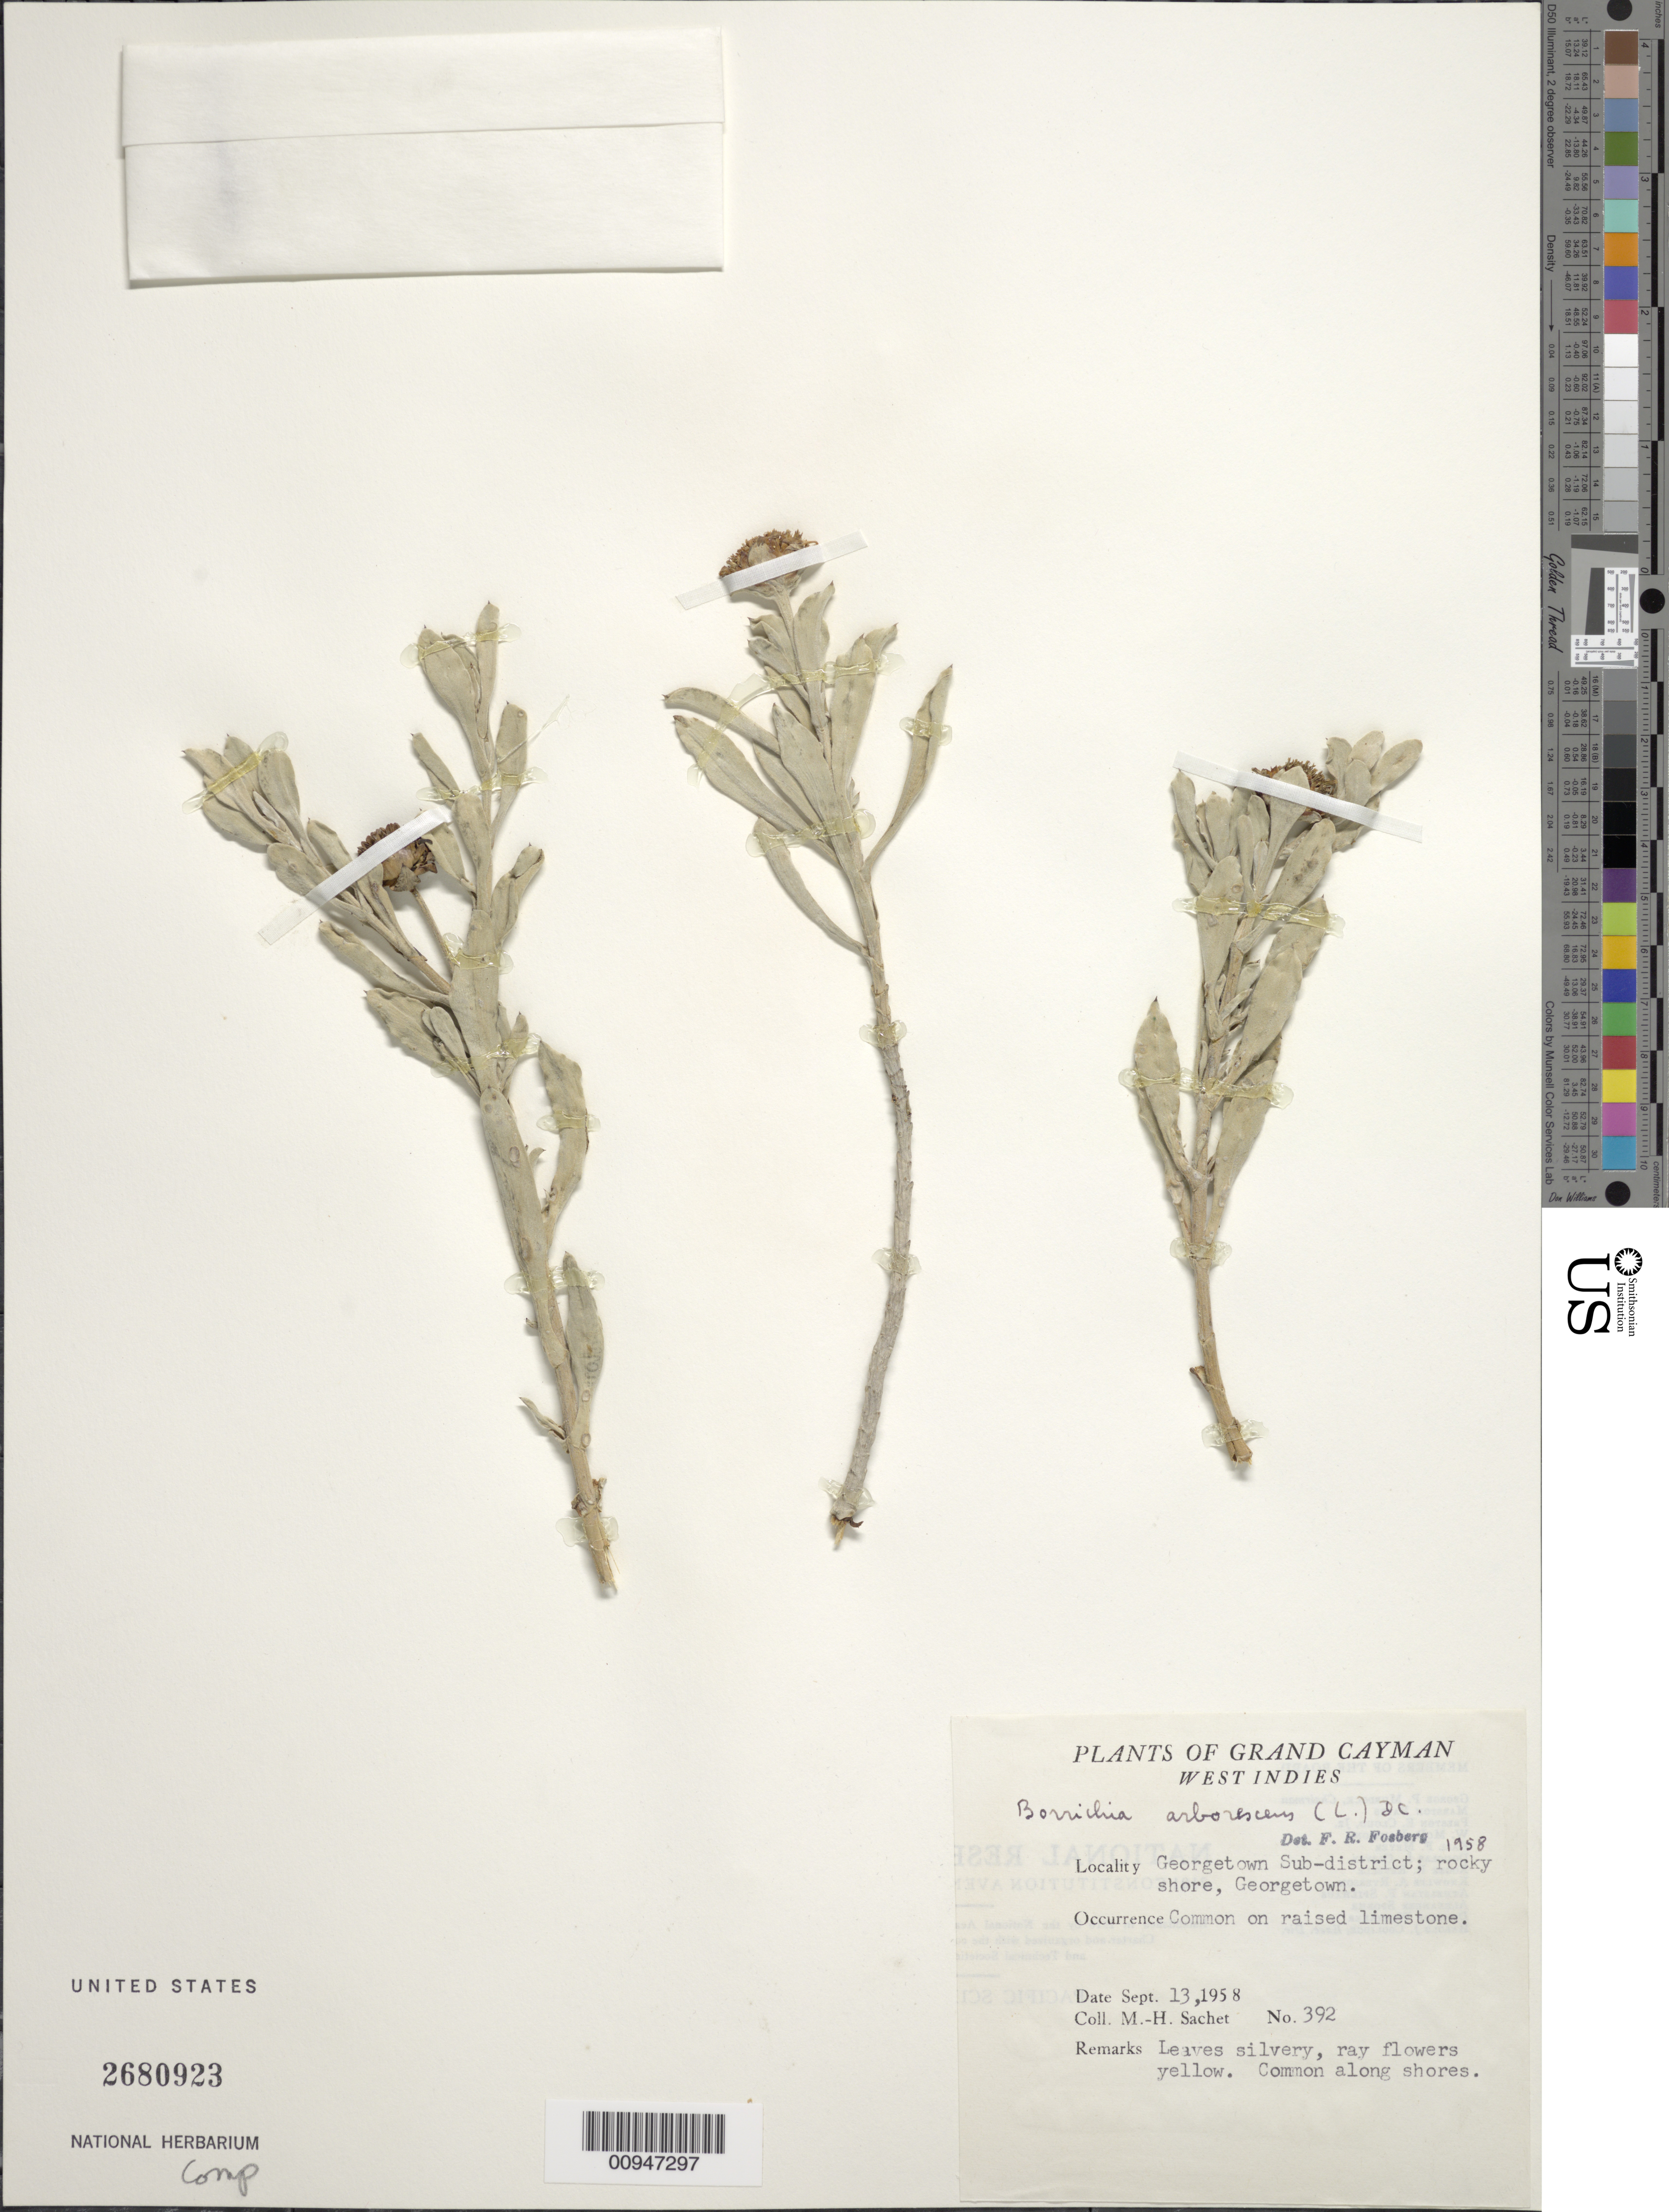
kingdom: Plantae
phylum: Tracheophyta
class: Magnoliopsida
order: Asterales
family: Asteraceae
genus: Borrichia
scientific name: Borrichia arborescens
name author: (L.) DC.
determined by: Fosberg, F. R.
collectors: M.-H. Sachet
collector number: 392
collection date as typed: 13 Sep 1958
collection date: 1958-09-13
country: Cayman Islands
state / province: Georgetown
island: Grand Cayman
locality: Georgetown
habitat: Rocky shore on raised limestone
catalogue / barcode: US 2680923